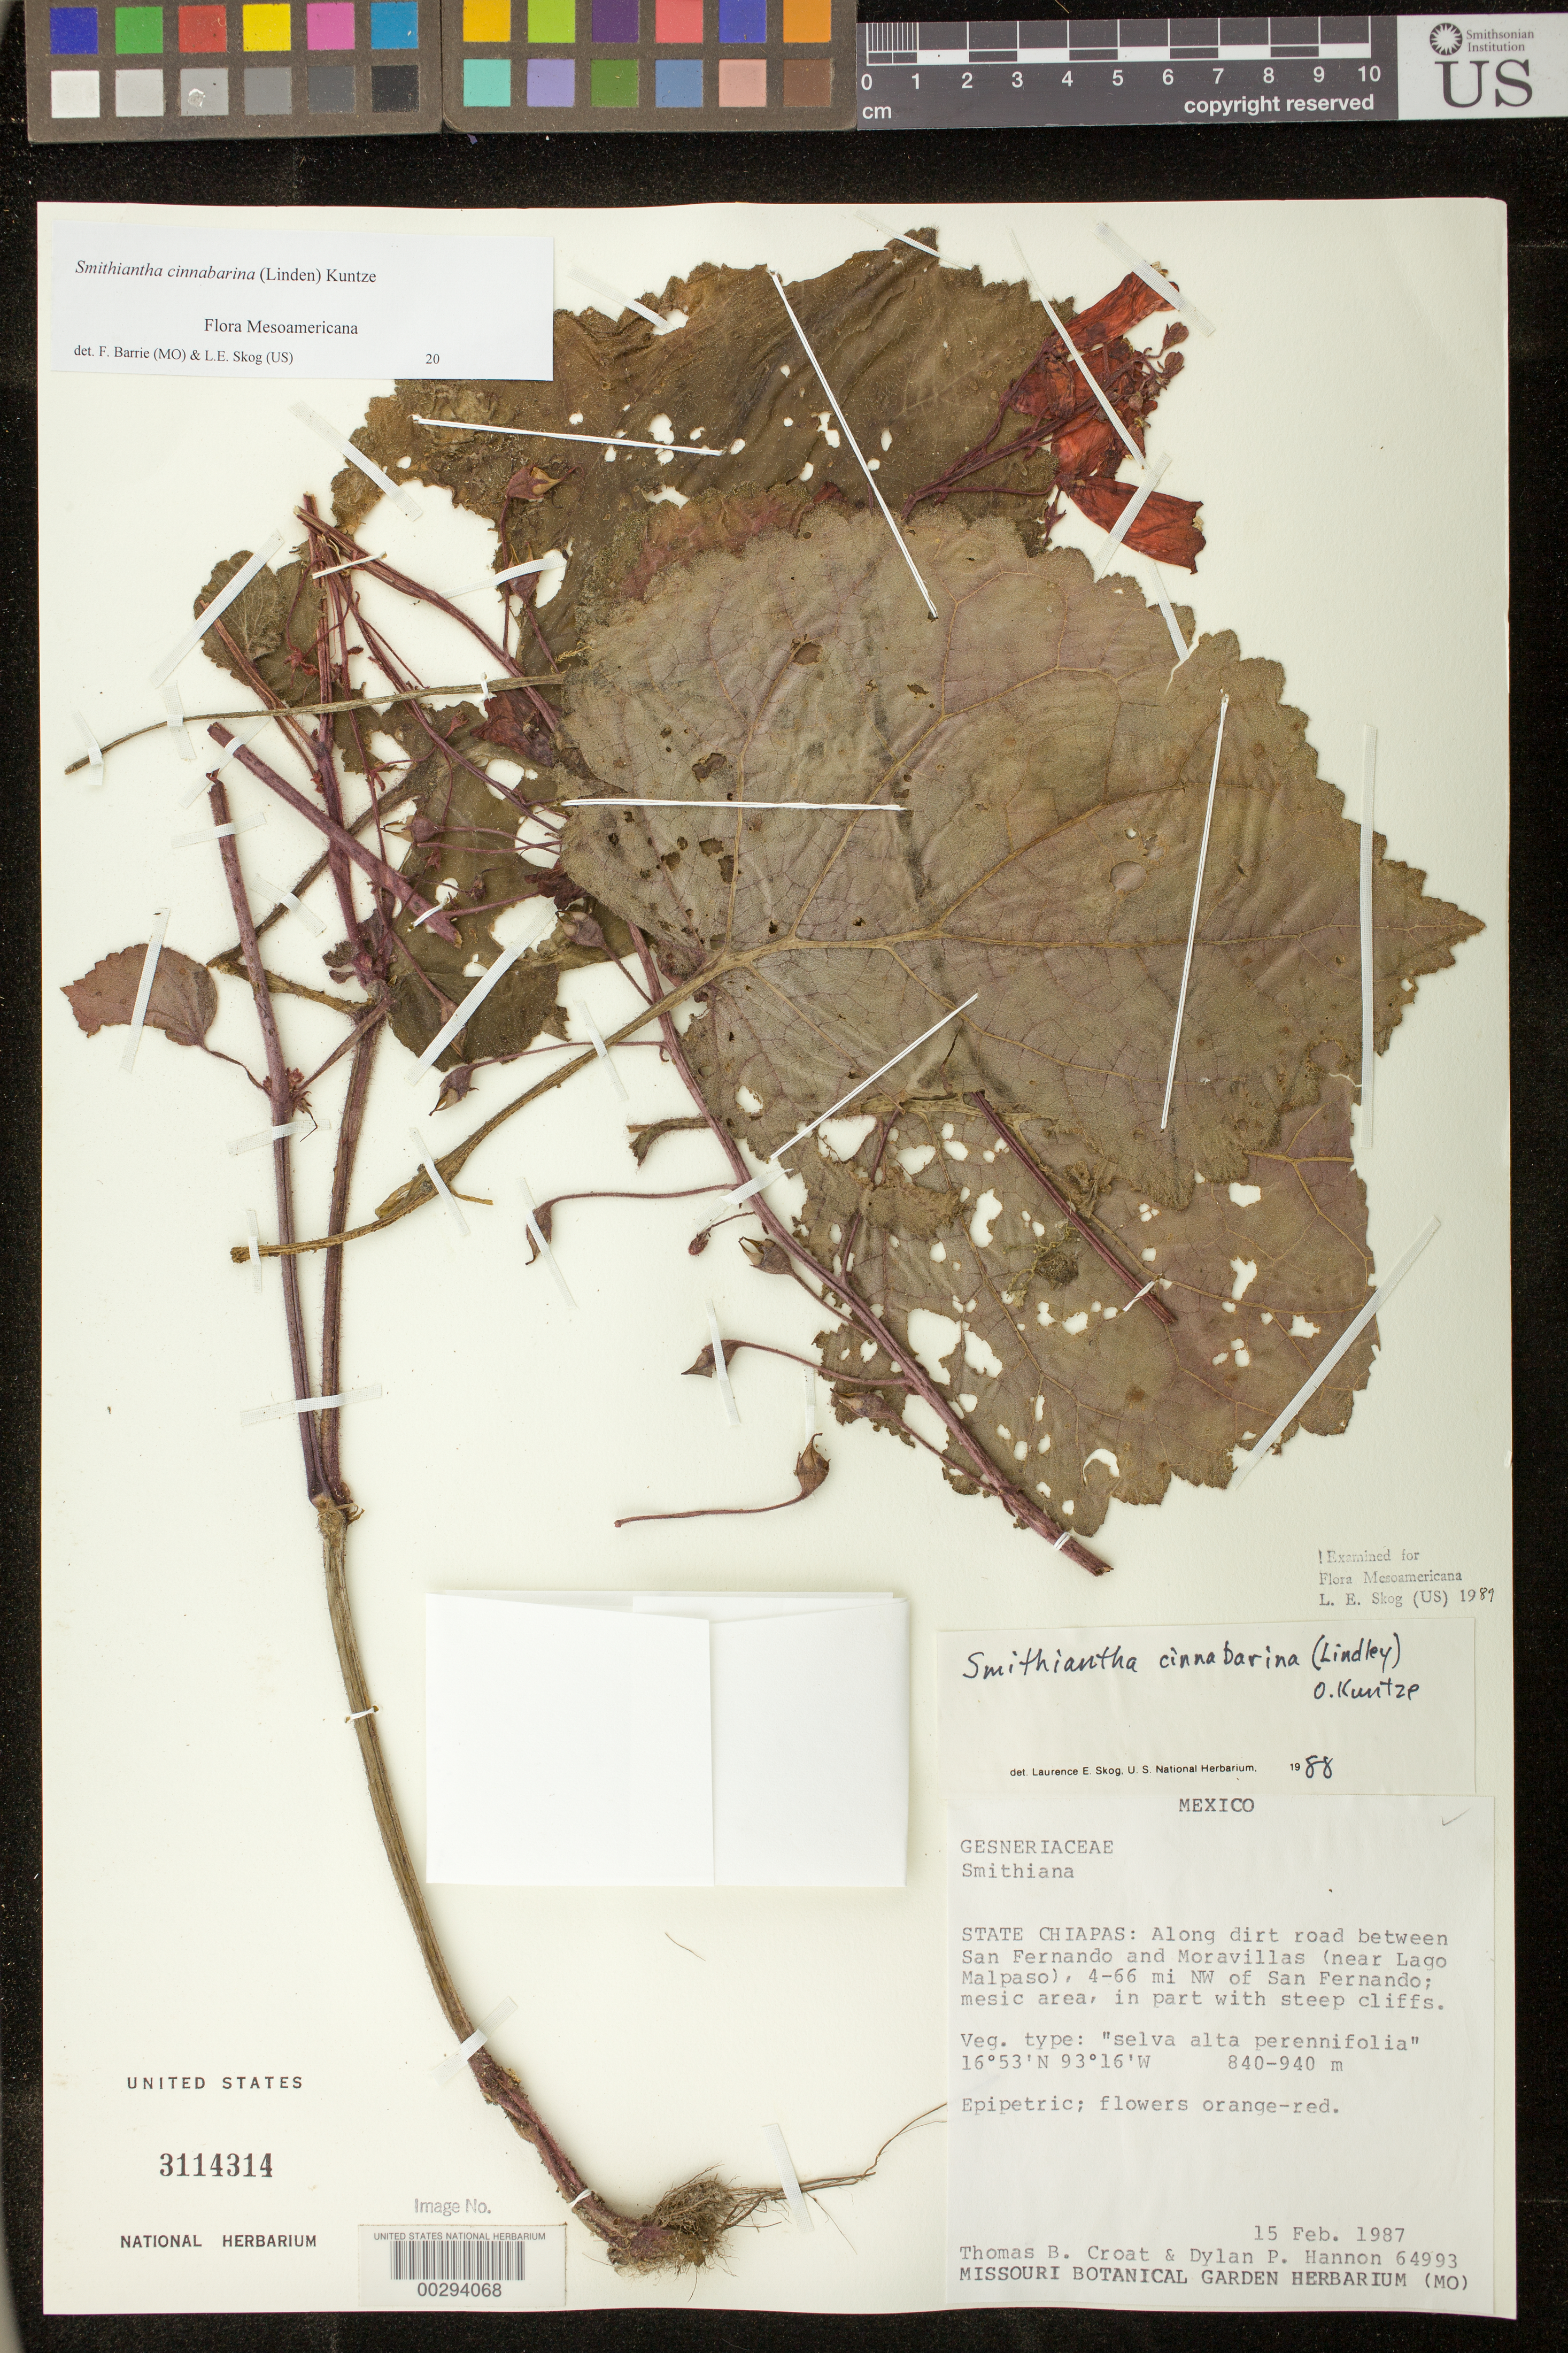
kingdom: Plantae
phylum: Tracheophyta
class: Magnoliopsida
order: Lamiales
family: Gesneriaceae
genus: Smithiantha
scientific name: Smithiantha cinnabarina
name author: (Linden) Kuntze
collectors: T. B. Croat & D. Hannon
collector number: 64993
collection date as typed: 15 Feb 1987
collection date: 1987-02-15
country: Mexico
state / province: Chiapas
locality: Along dirt road between San Fernando and Moravillas (near Lago Malpaso), 4-66 mi NW of San Fernando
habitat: Mesic area, in part with steep cliffs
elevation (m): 840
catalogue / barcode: US 3114314